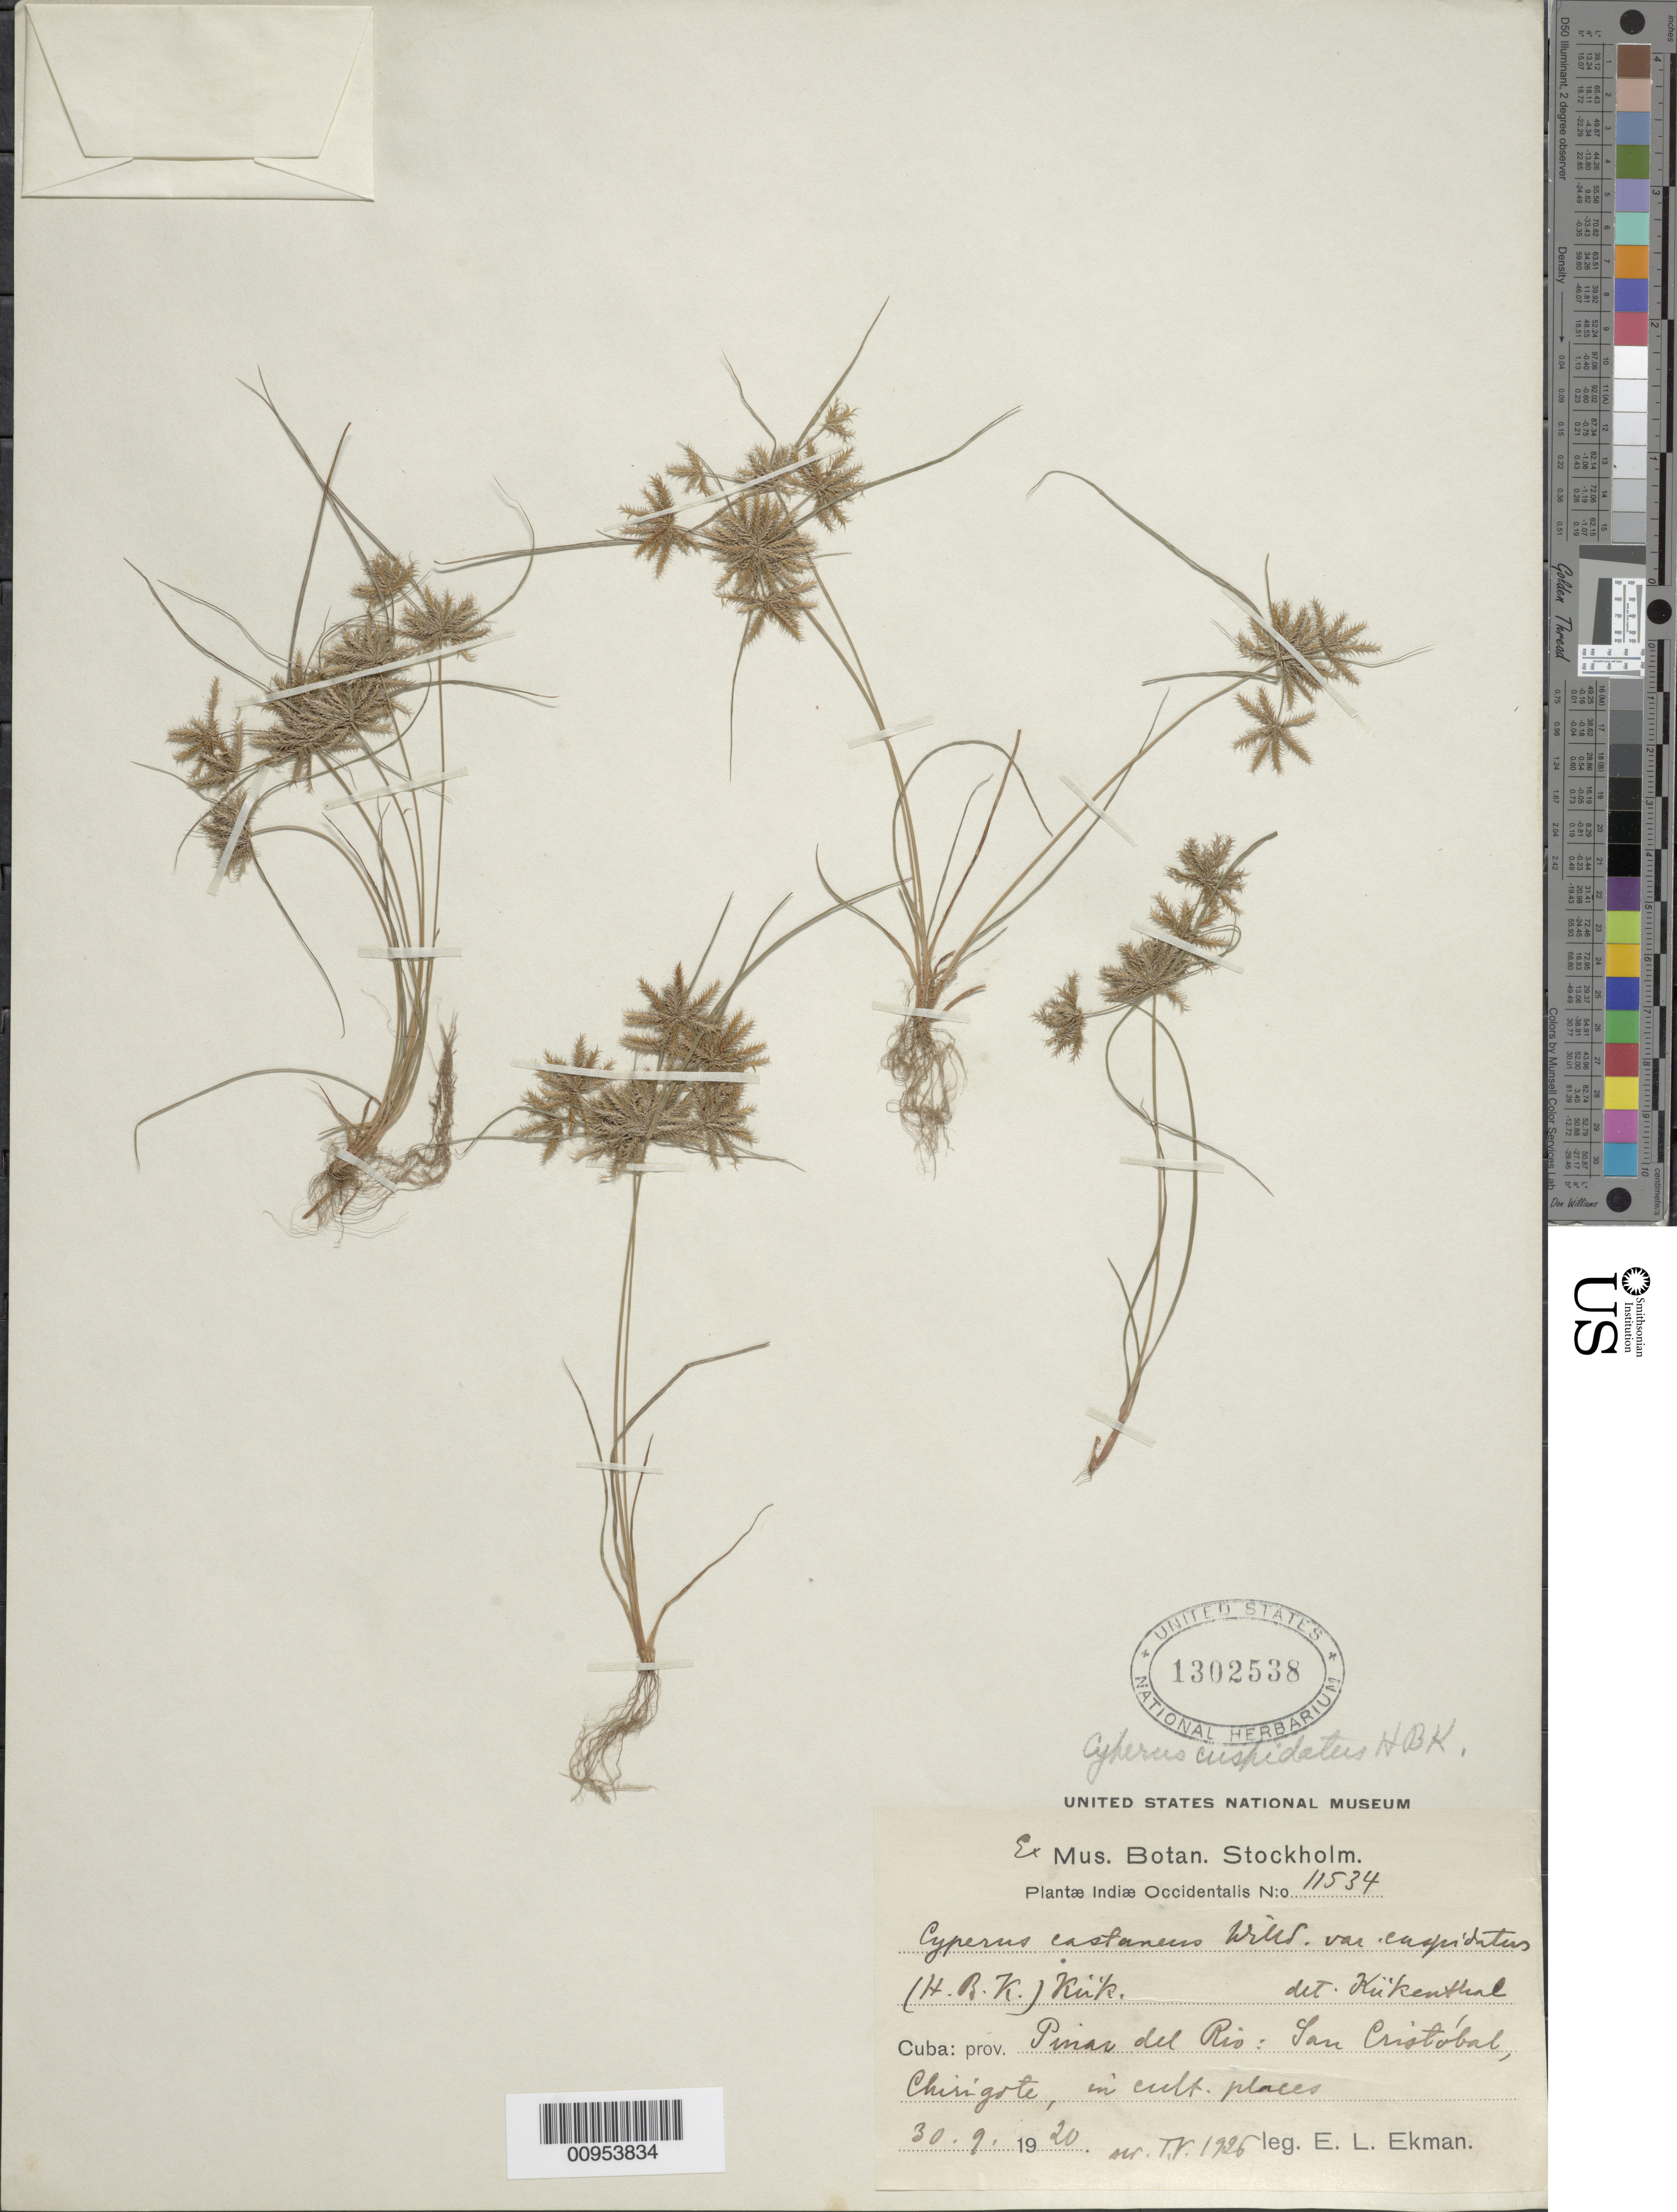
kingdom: Plantae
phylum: Tracheophyta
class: Liliopsida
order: Poales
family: Cyperaceae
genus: Cyperus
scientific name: Cyperus cuspidatus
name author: Kunth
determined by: Kükenthal, G.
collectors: E. L. Ekman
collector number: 11534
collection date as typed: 30 Sep 1920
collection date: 1920-09-30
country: Cuba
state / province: Pinar del Rio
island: Cuba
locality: San Cristóbal, Chirigote, cultivated places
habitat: Cultivated places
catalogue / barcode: US 1302538